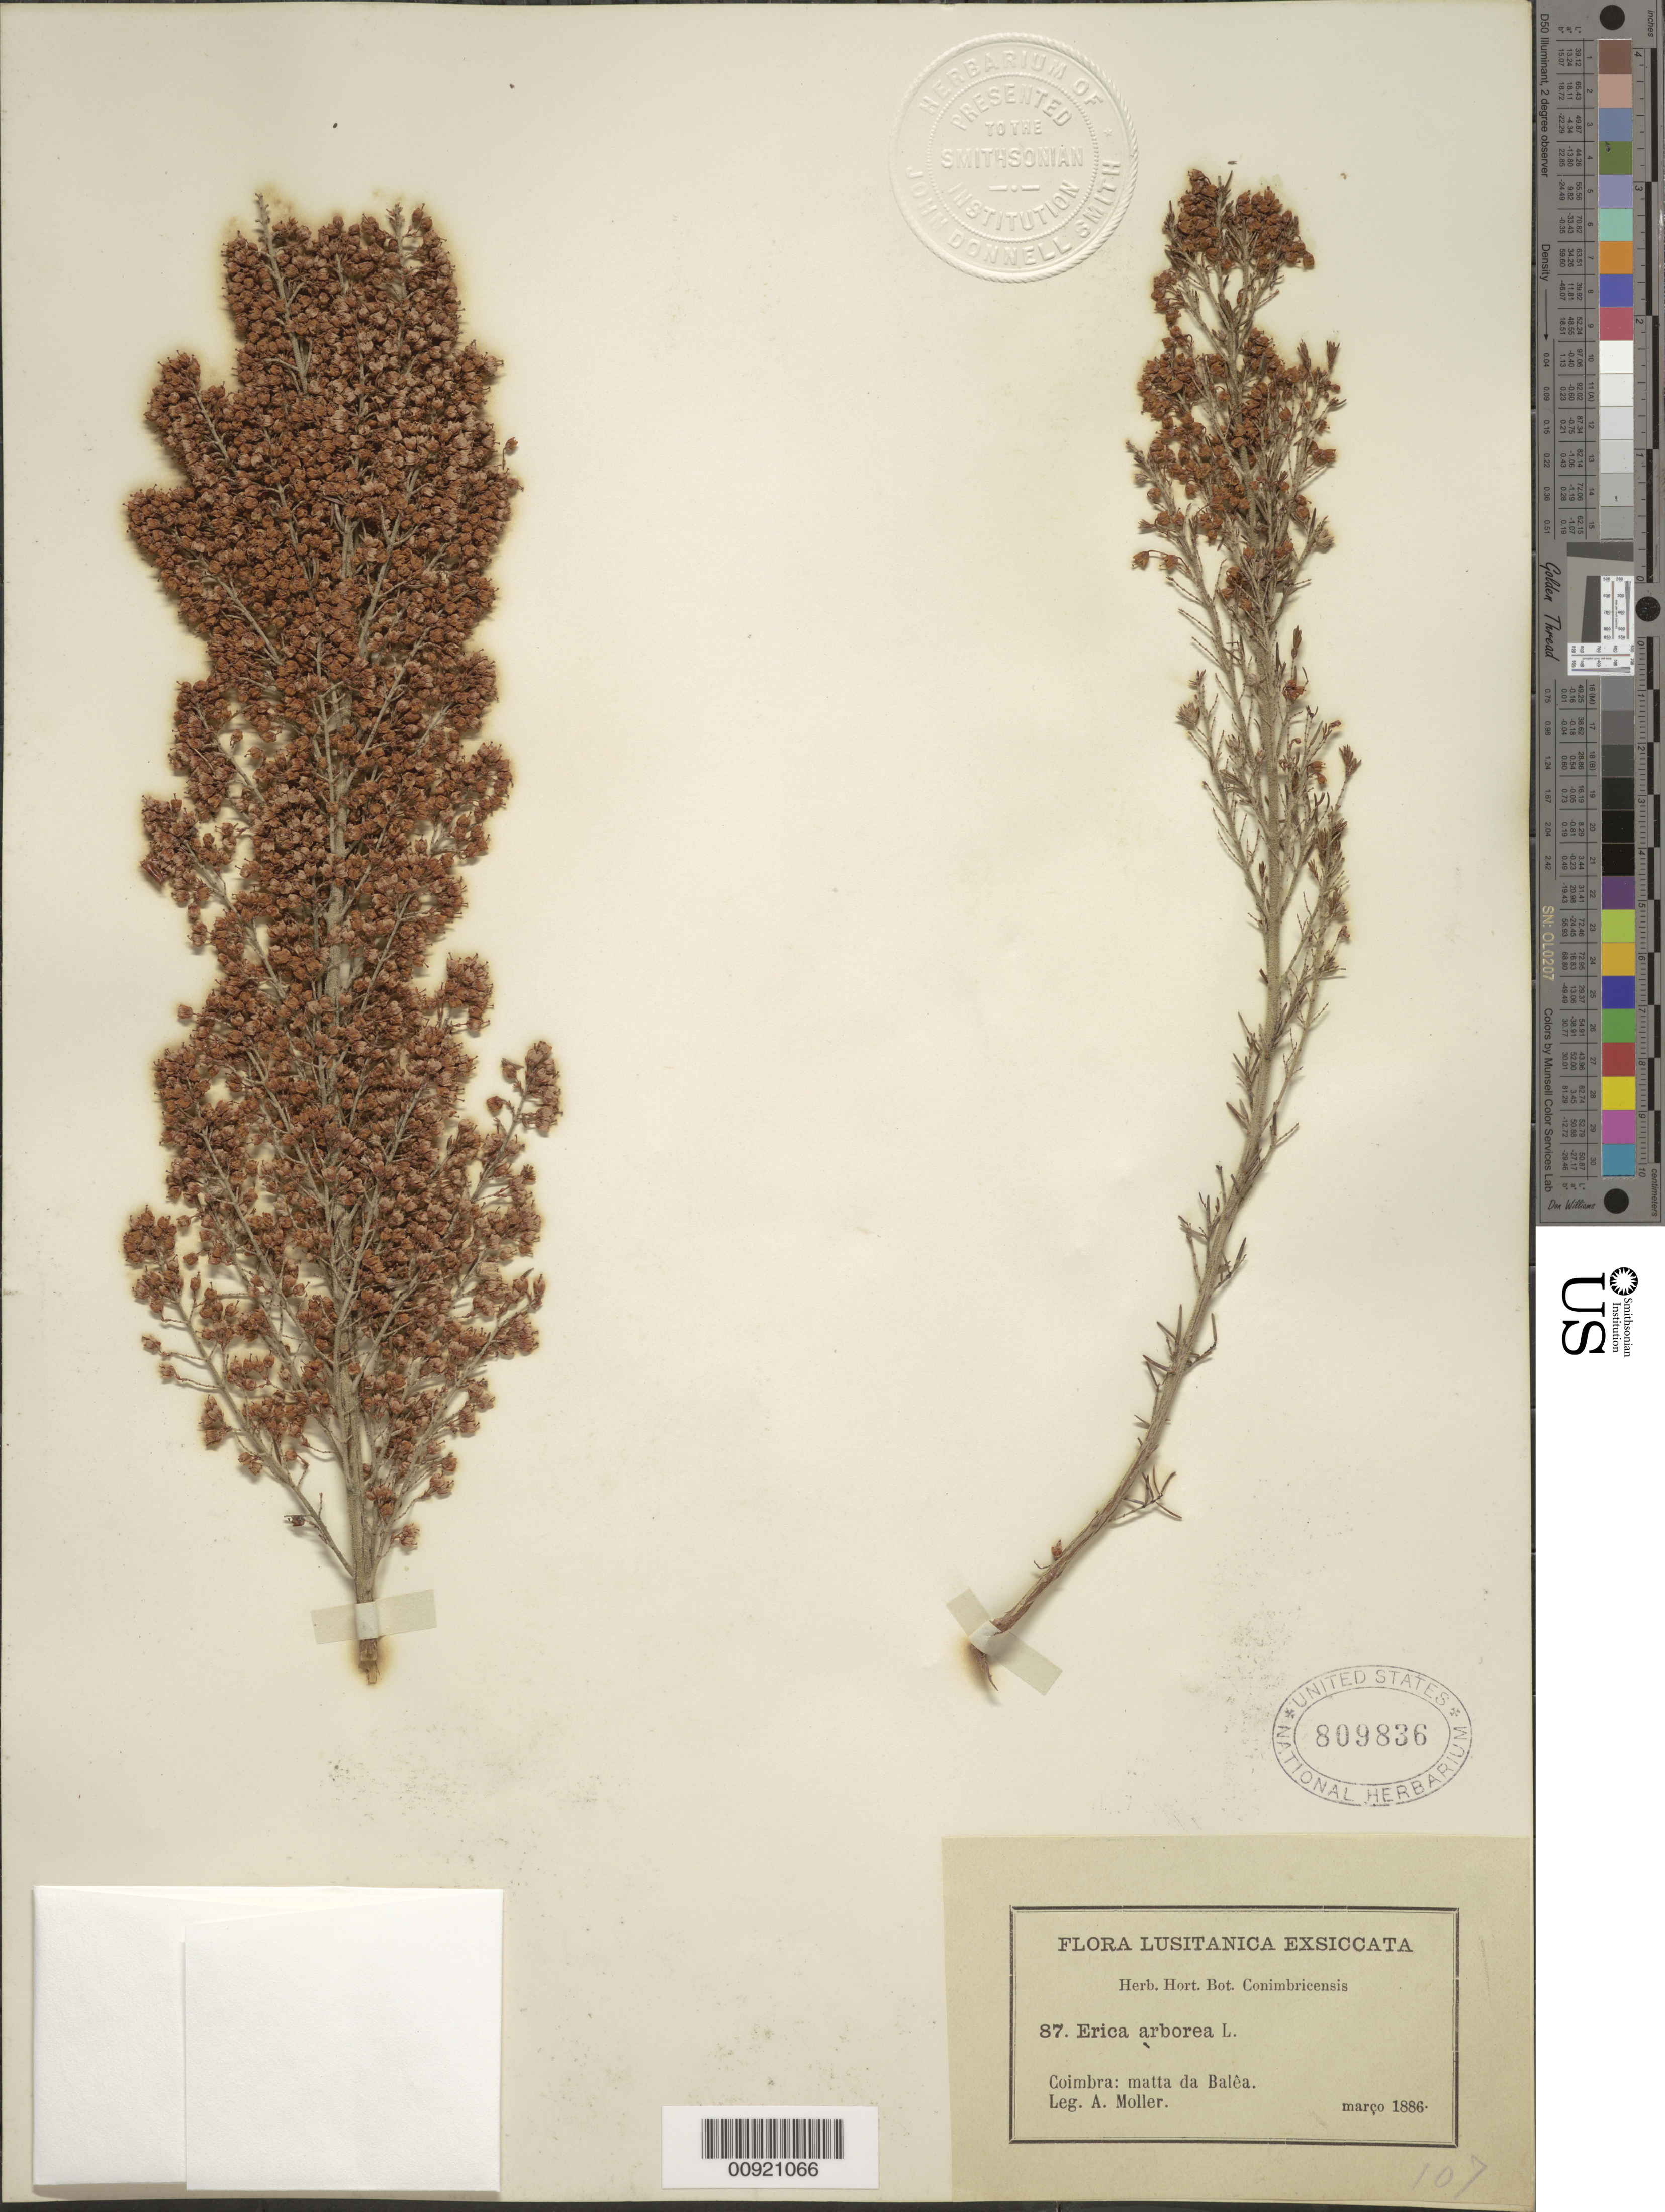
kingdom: Plantae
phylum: Tracheophyta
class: Magnoliopsida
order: Ericales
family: Ericaceae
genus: Erica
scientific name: Erica arborea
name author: L.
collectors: A. Moller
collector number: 107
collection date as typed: Mar 1886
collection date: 1886-03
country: Portugal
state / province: Coimbra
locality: Coimbra: matta da Balêa. Baixo Mendego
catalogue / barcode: US 809836